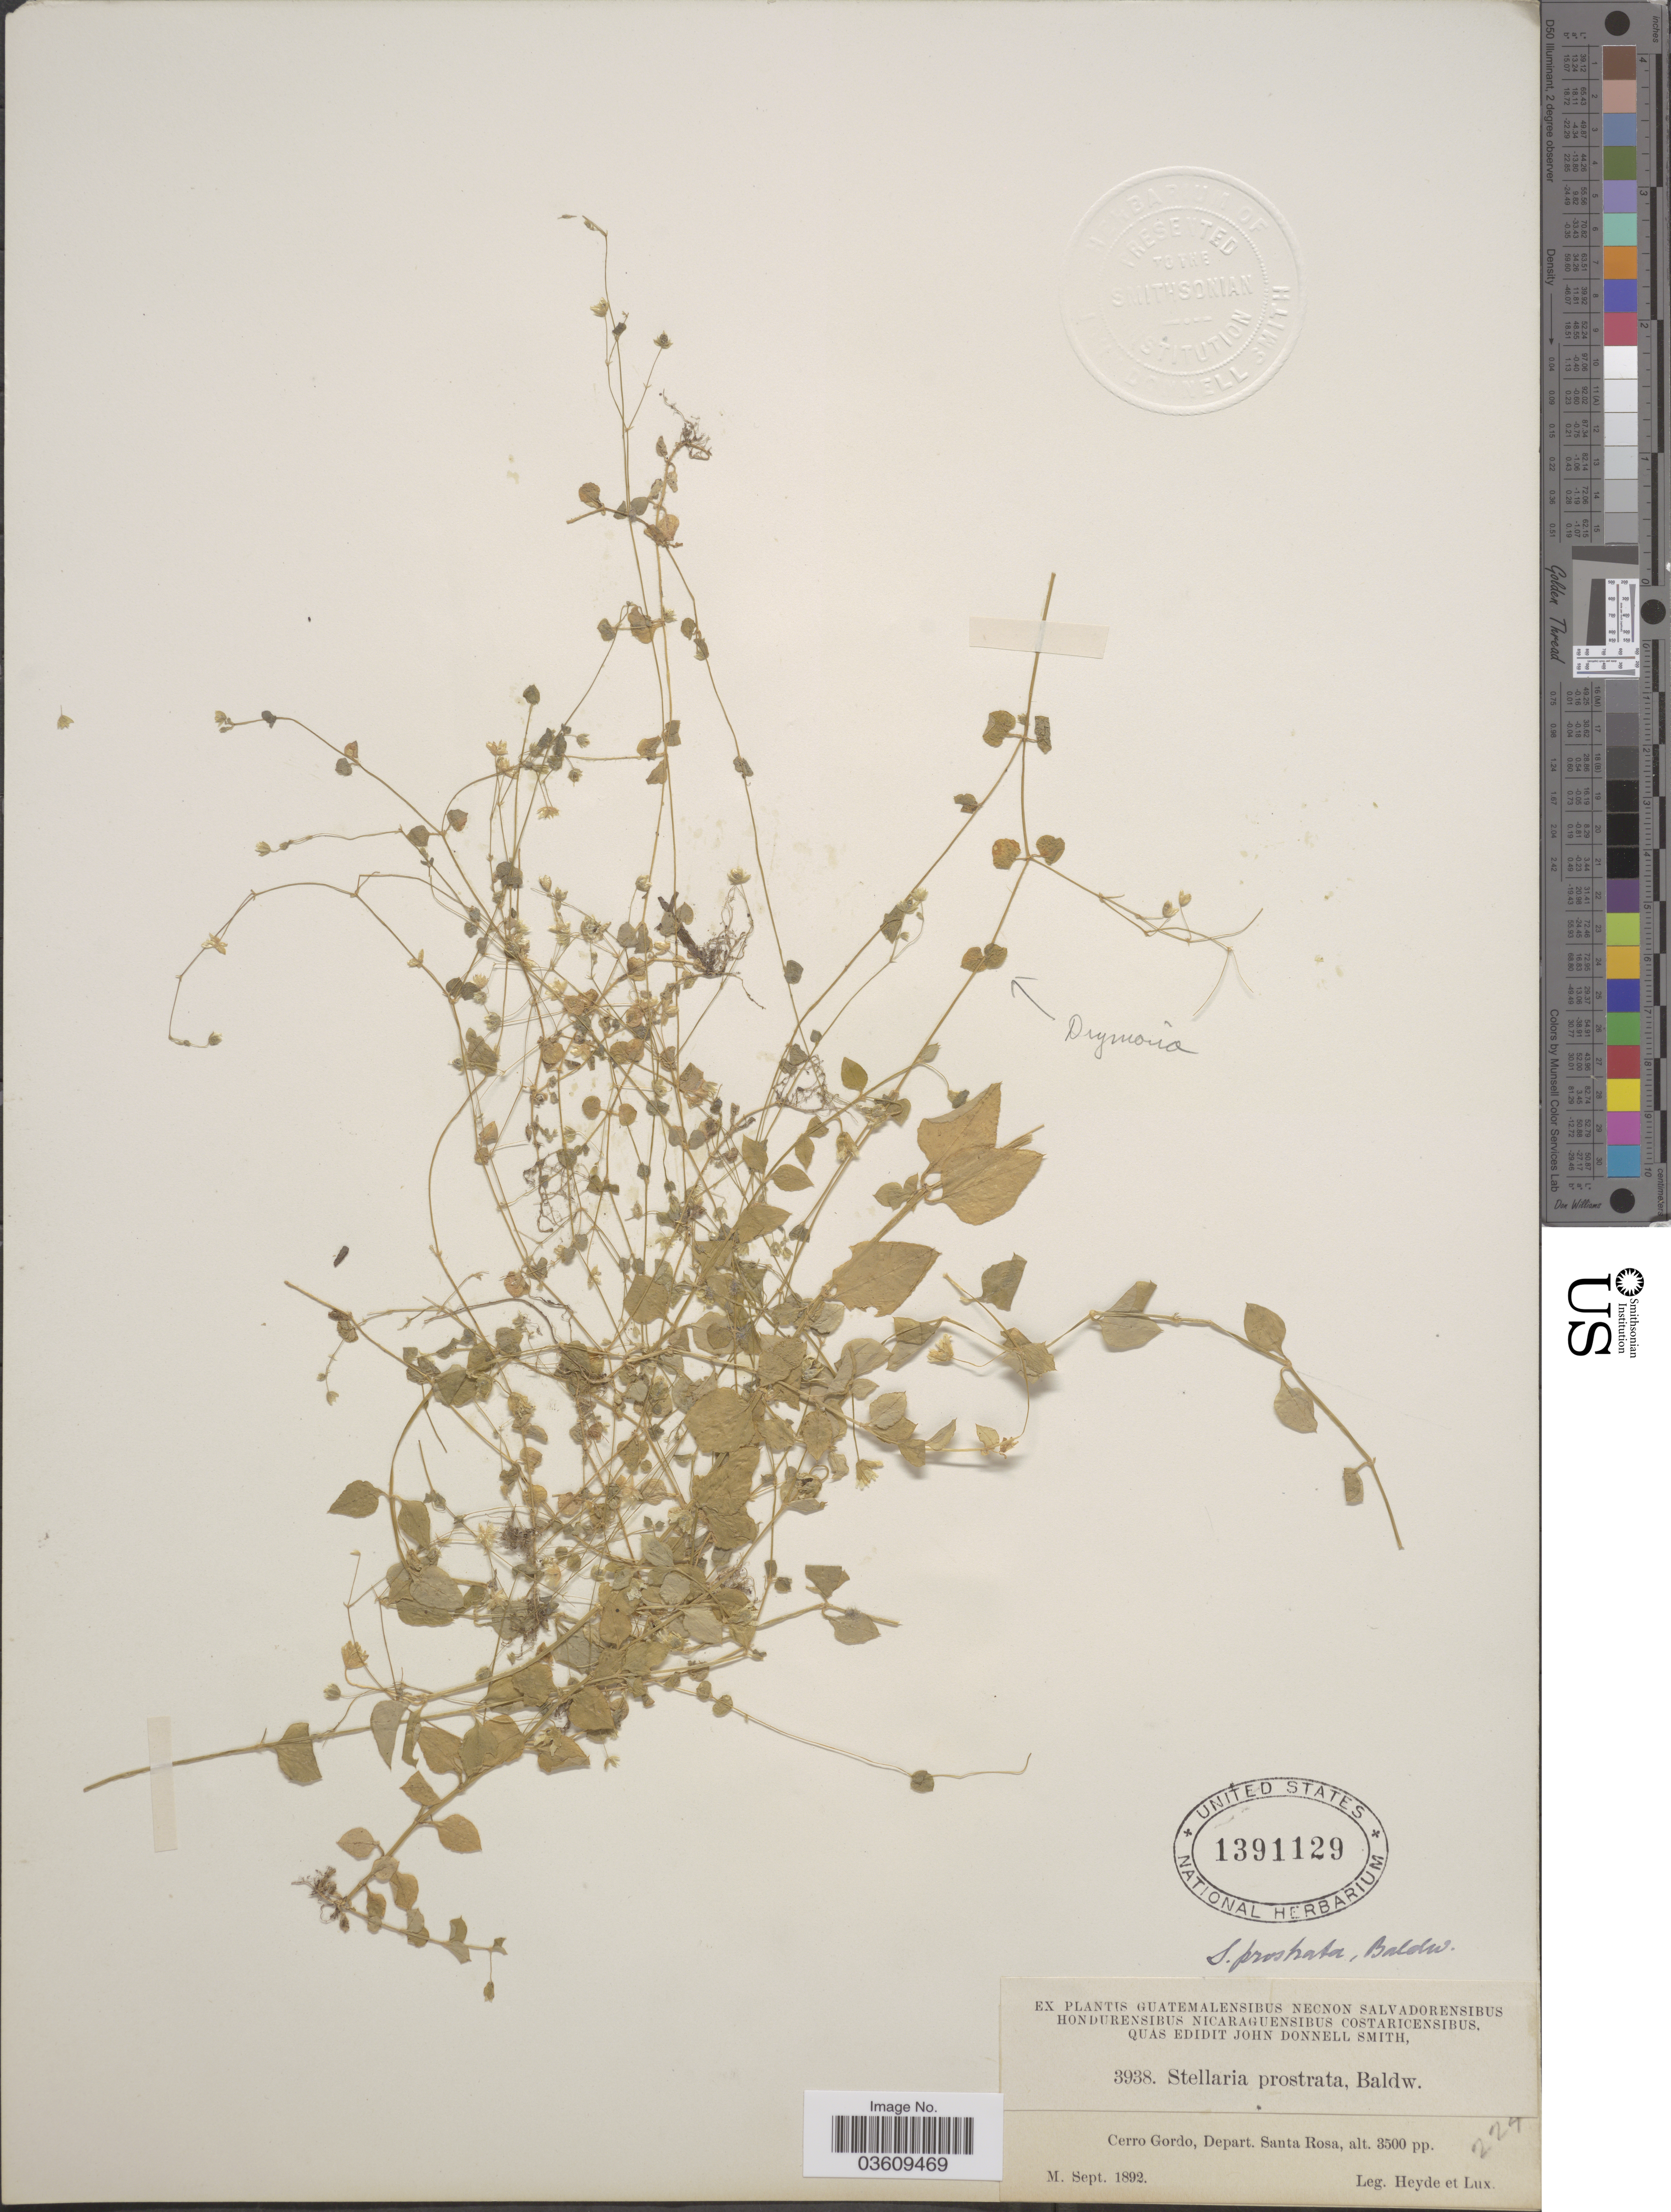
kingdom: Plantae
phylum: Tracheophyta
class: Magnoliopsida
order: Caryophyllales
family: Caryophyllaceae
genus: Stellaria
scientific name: Stellaria prostrata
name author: Baldwin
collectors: Heyde & Lux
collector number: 3938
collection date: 1892-09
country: Guatemala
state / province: Santa Rosa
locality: Cerro Gordo, Depart. Santa Rosa.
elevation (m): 1067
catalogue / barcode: US 1391129